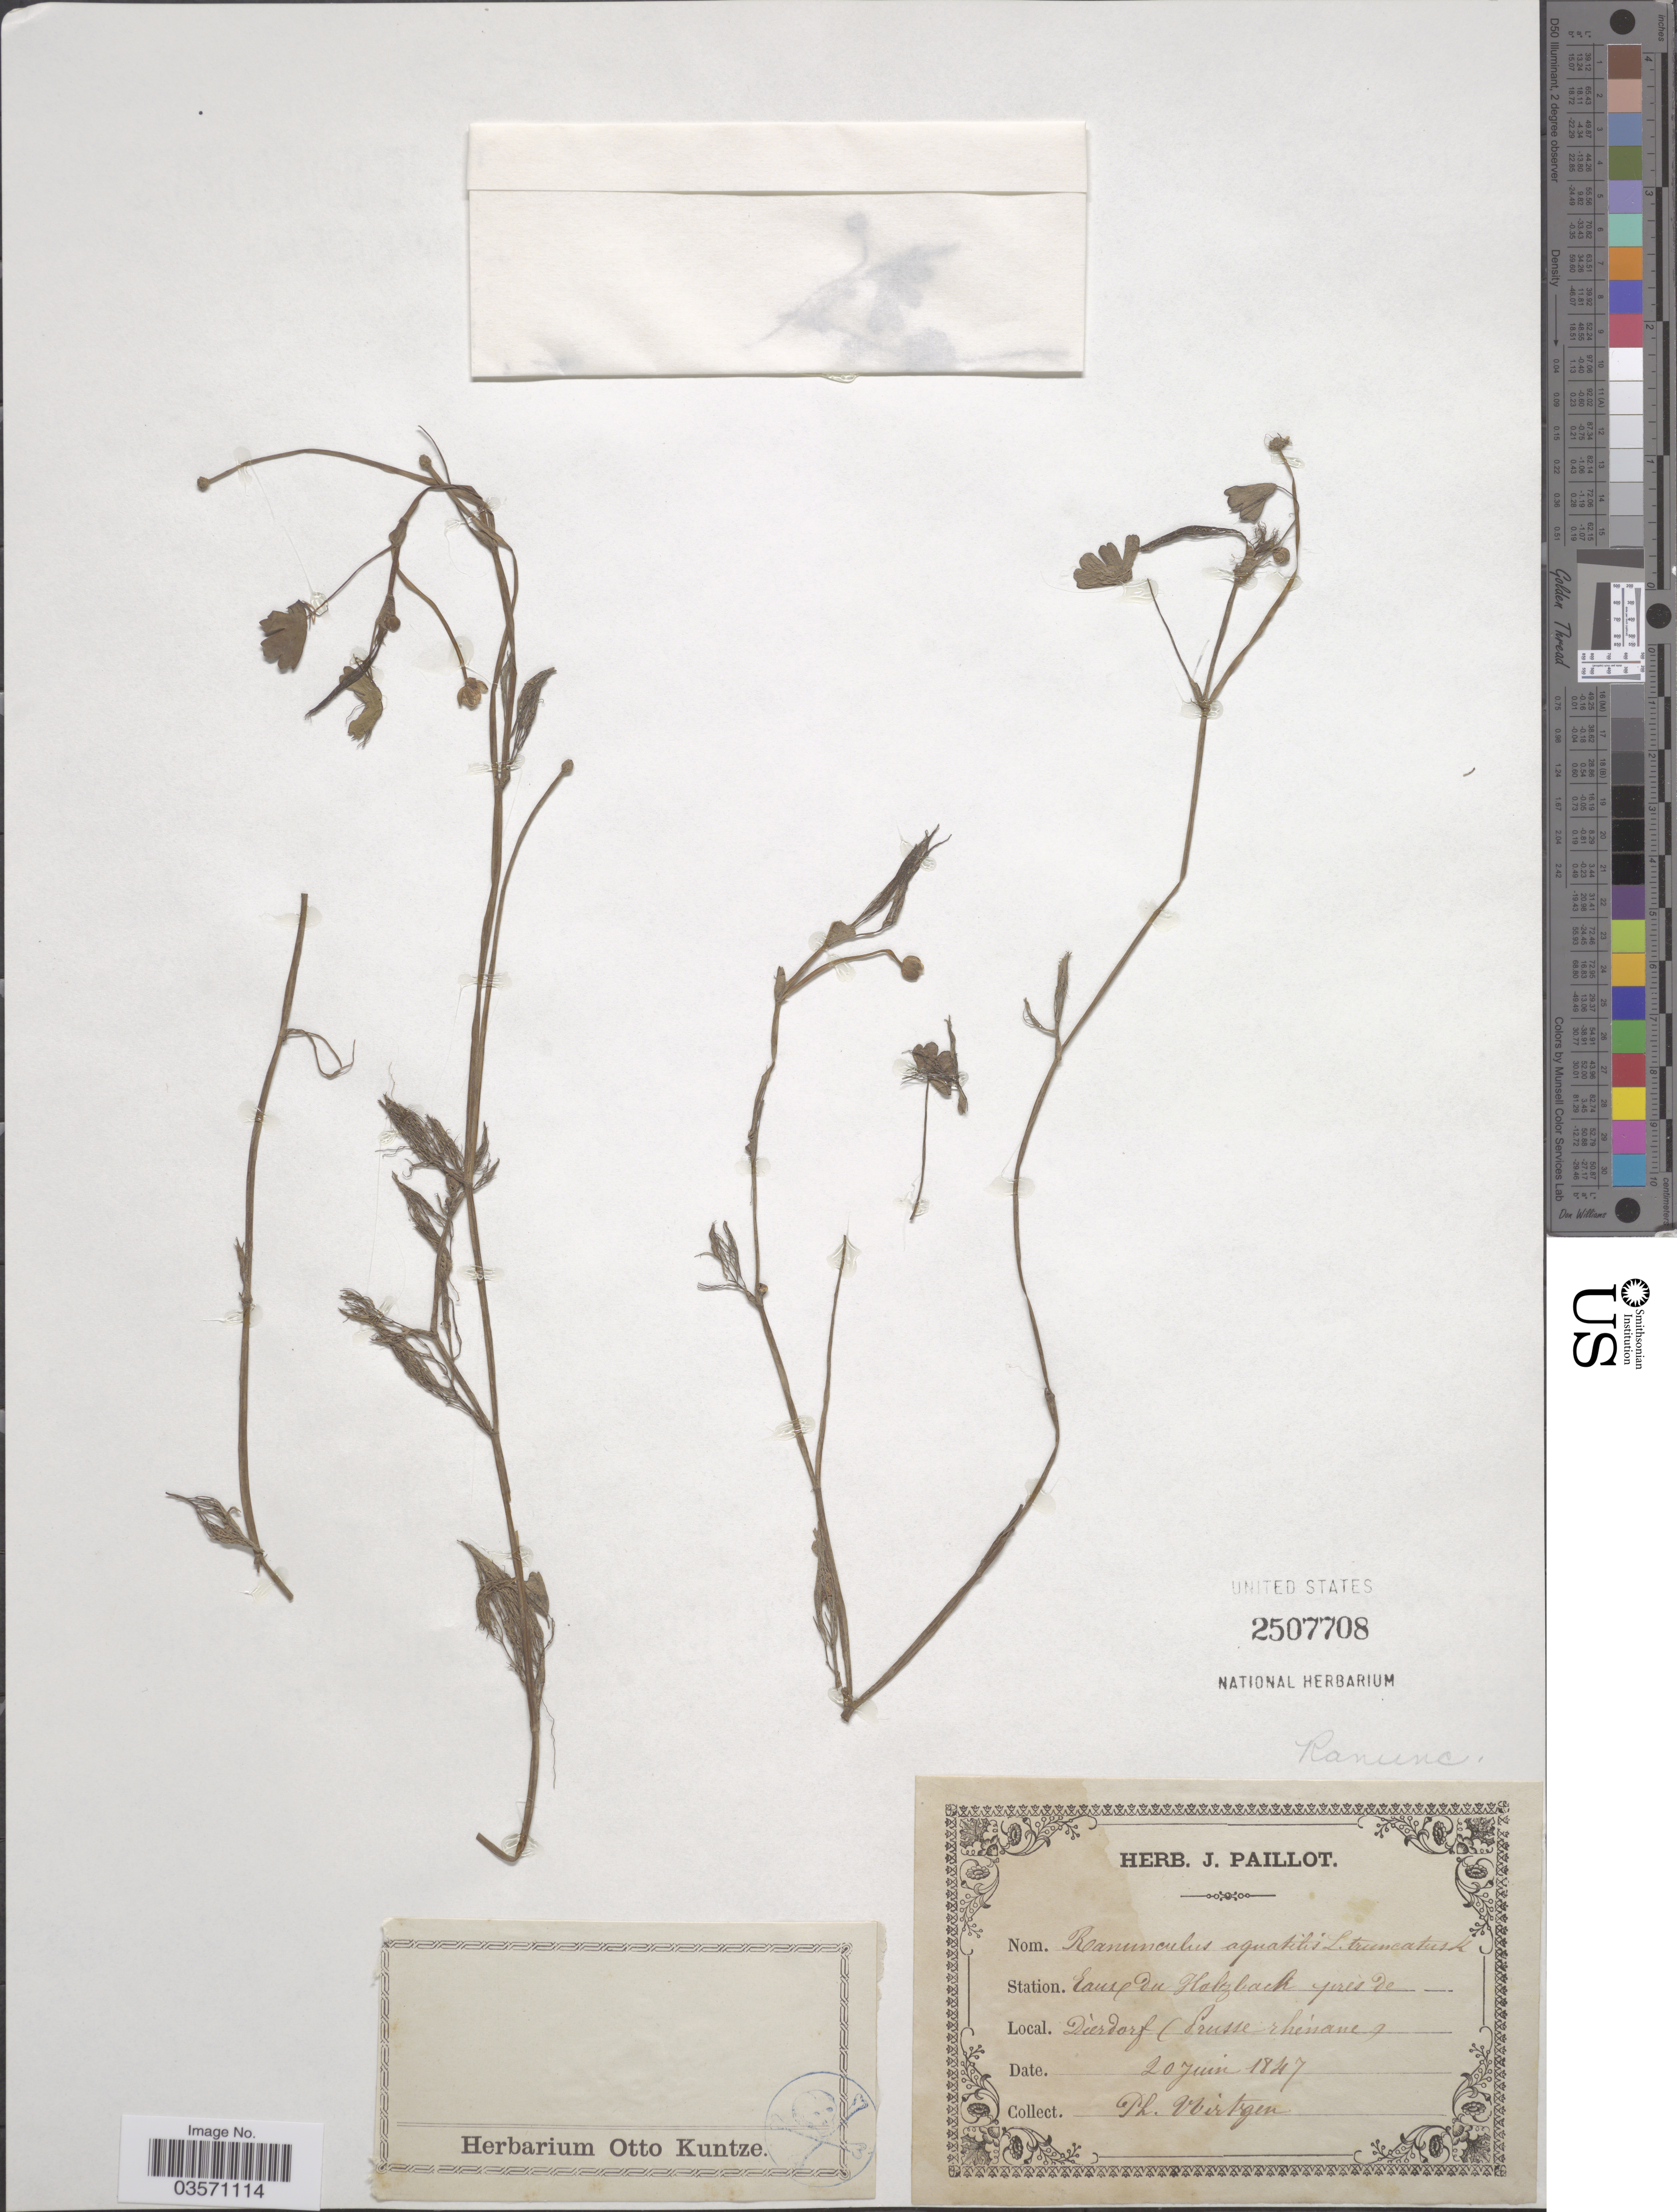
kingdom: Plantae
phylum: Tracheophyta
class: Magnoliopsida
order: Ranunculales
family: Ranunculaceae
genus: Ranunculus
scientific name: Ranunculus aquatilis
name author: L.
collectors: P. Wirtgen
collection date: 1847-06-20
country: Germany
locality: Station. Eaux du Holzback près de Dierdorf (Prusse rheinane).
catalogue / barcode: US 2507708